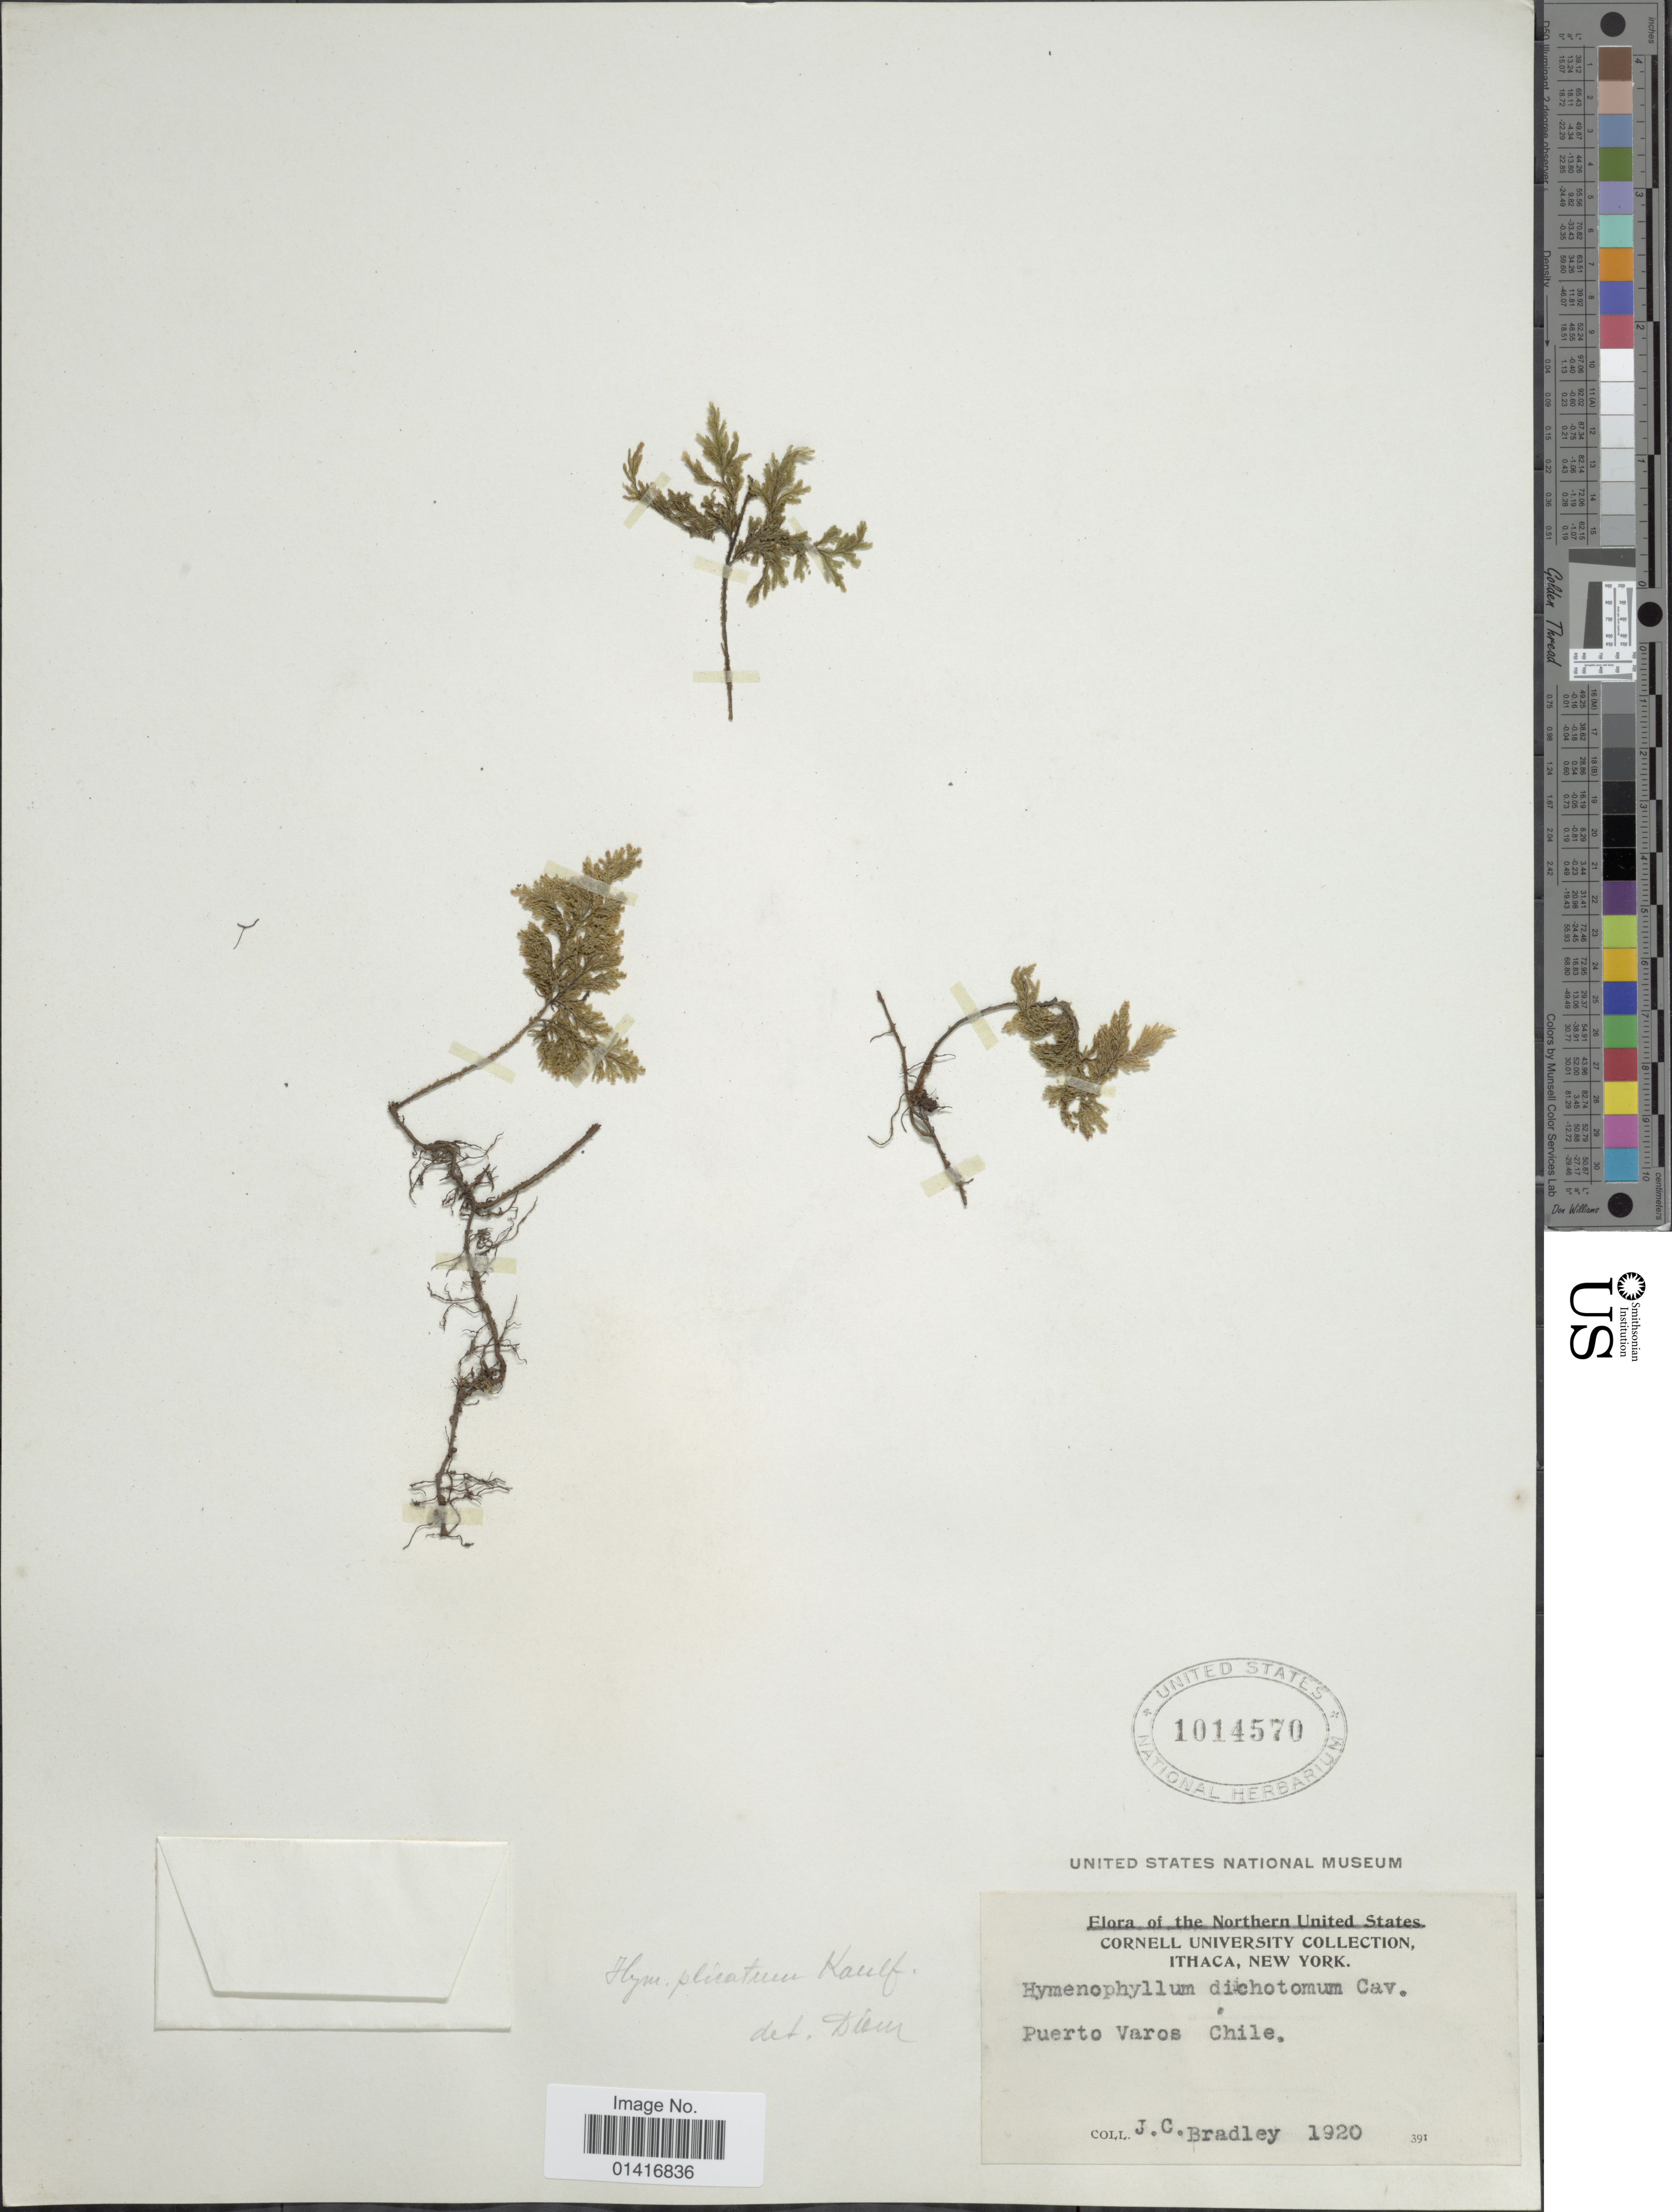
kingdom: Plantae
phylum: Tracheophyta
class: Polypodiopsida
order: Hymenophyllales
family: Hymenophyllaceae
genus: Hymenophyllum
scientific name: Hymenophyllum plicatum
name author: Kaulf.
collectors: J. Bradley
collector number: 391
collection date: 1920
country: Chile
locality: Puerto Varos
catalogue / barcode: US 1014570